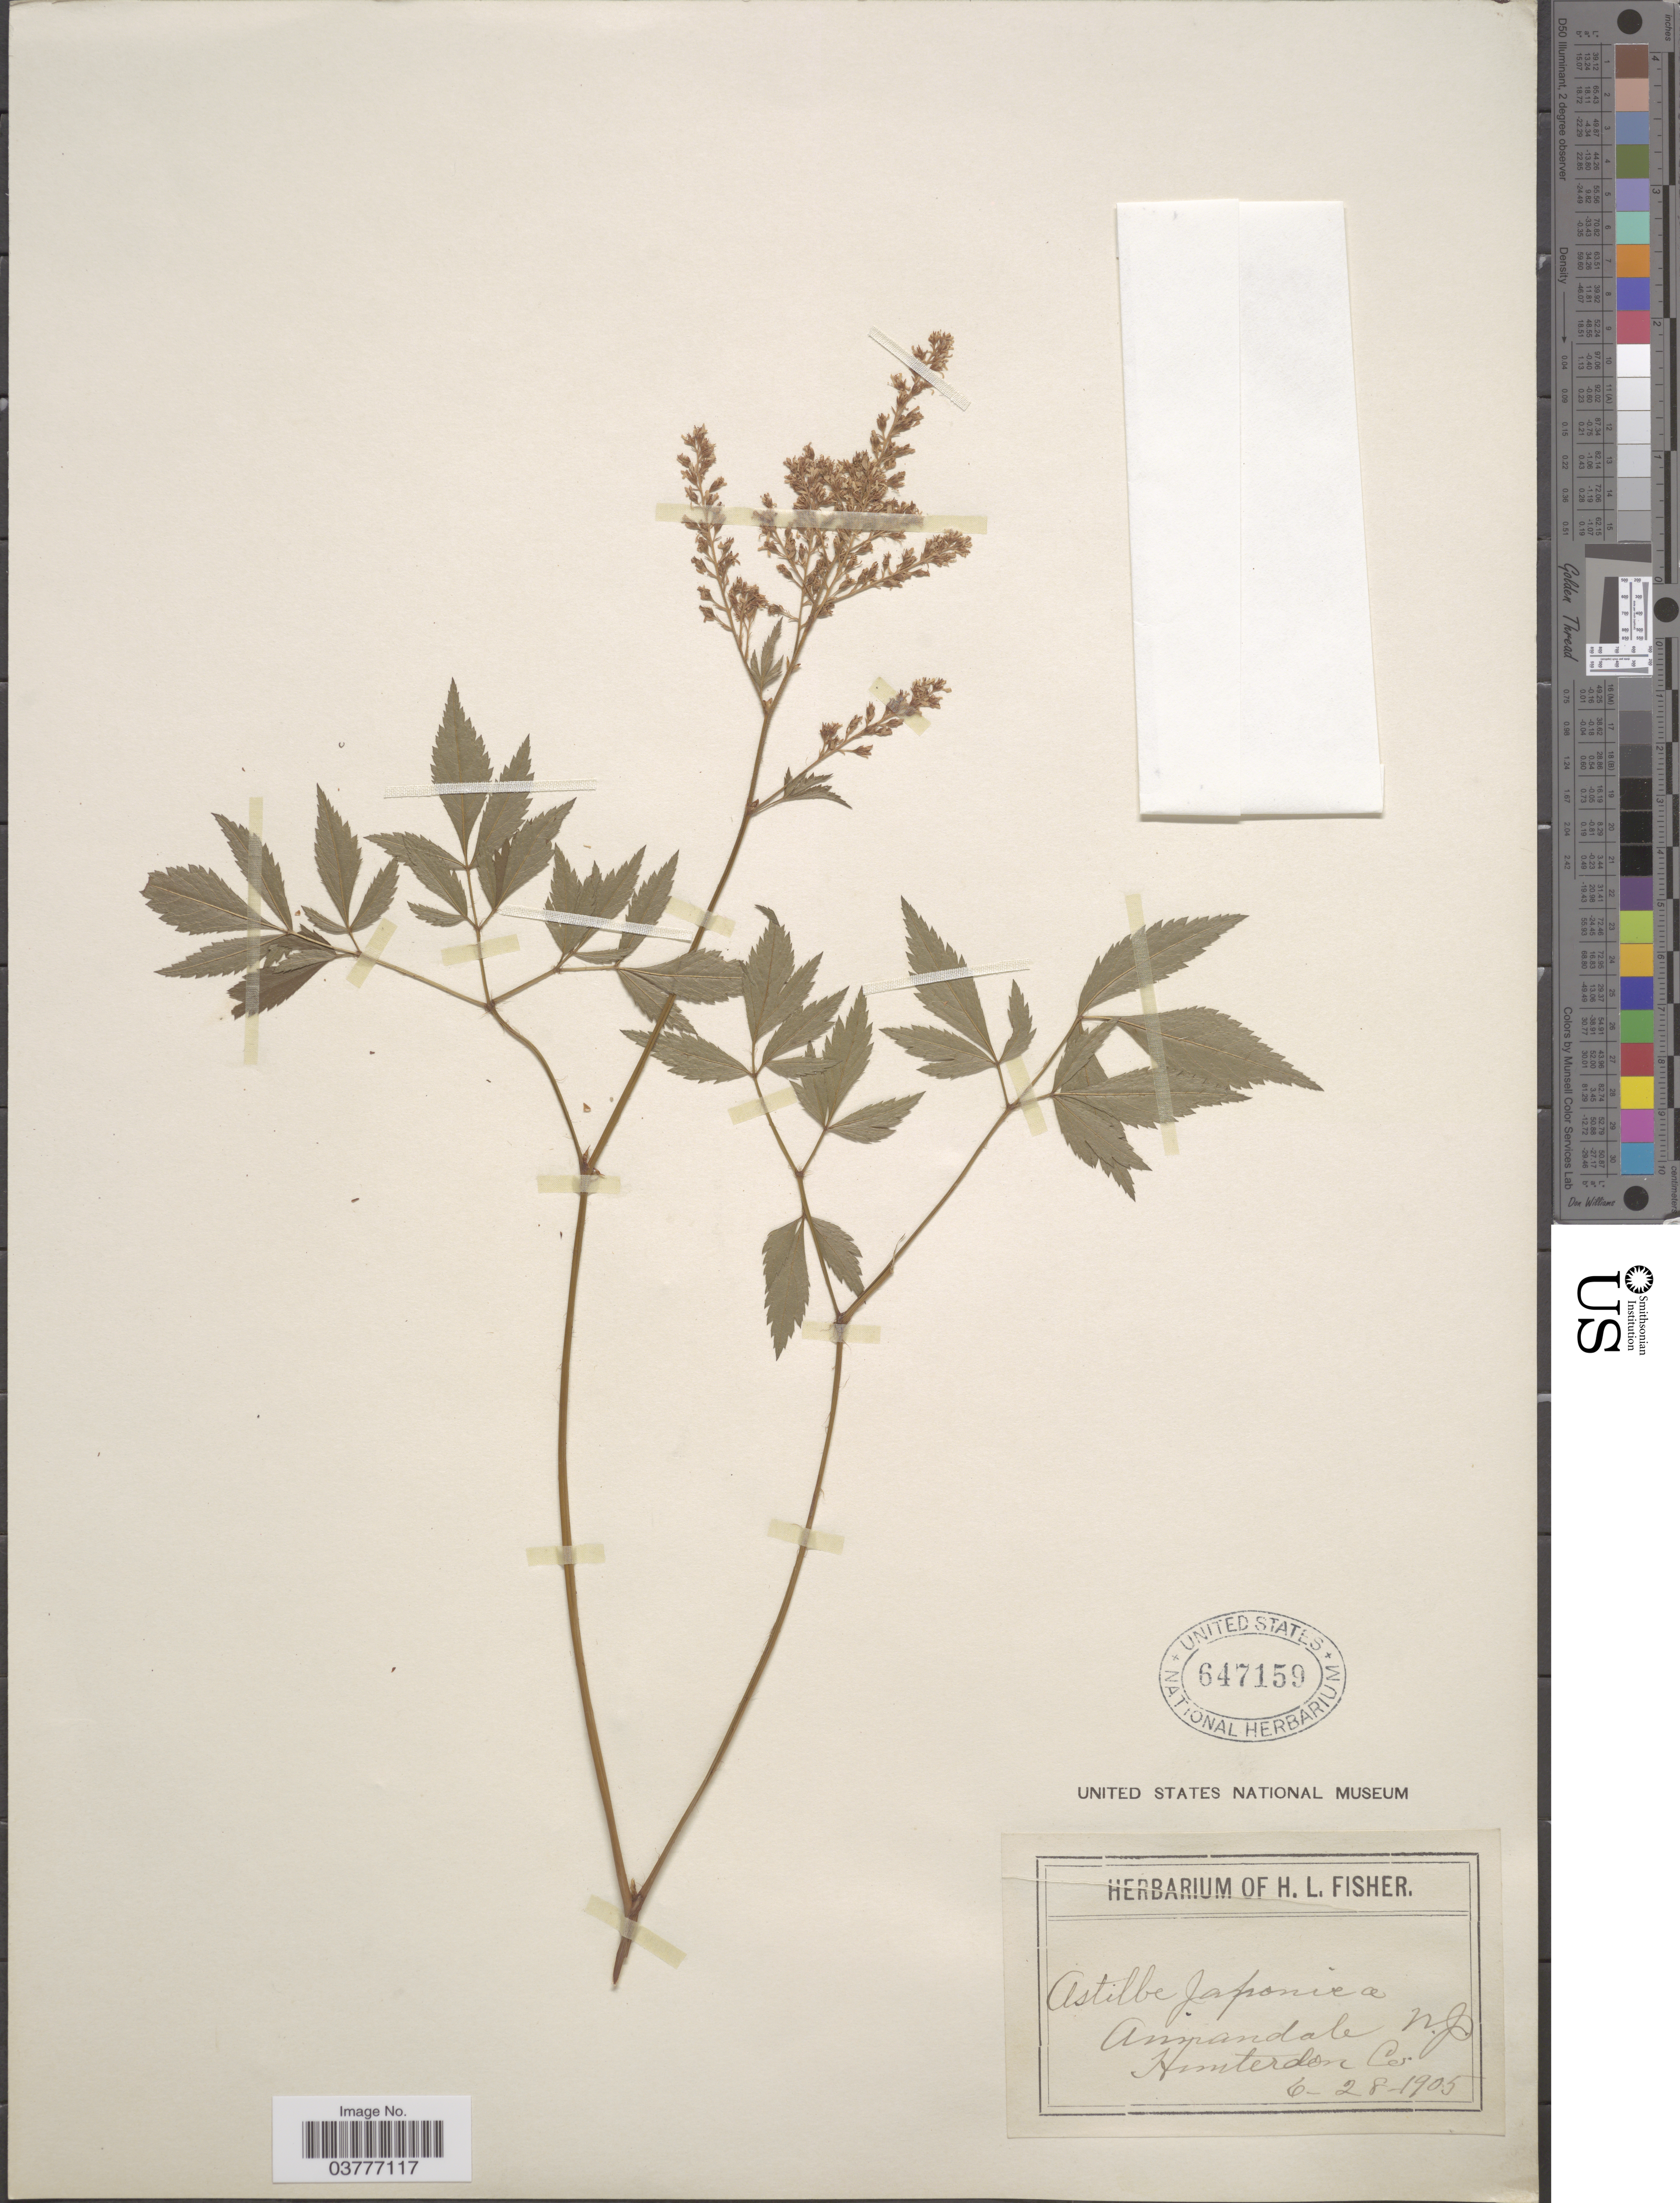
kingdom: Plantae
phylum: Tracheophyta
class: Magnoliopsida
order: Saxifragales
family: Saxifragaceae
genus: Astilbe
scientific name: Astilbe japonica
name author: (C. Morren & Decne.) A. Gray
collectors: ex herb. of H. L. Fisher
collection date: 1905-06-28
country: United States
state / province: New Jersey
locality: Anspandale*, Hunterdon Co.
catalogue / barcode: US 647159